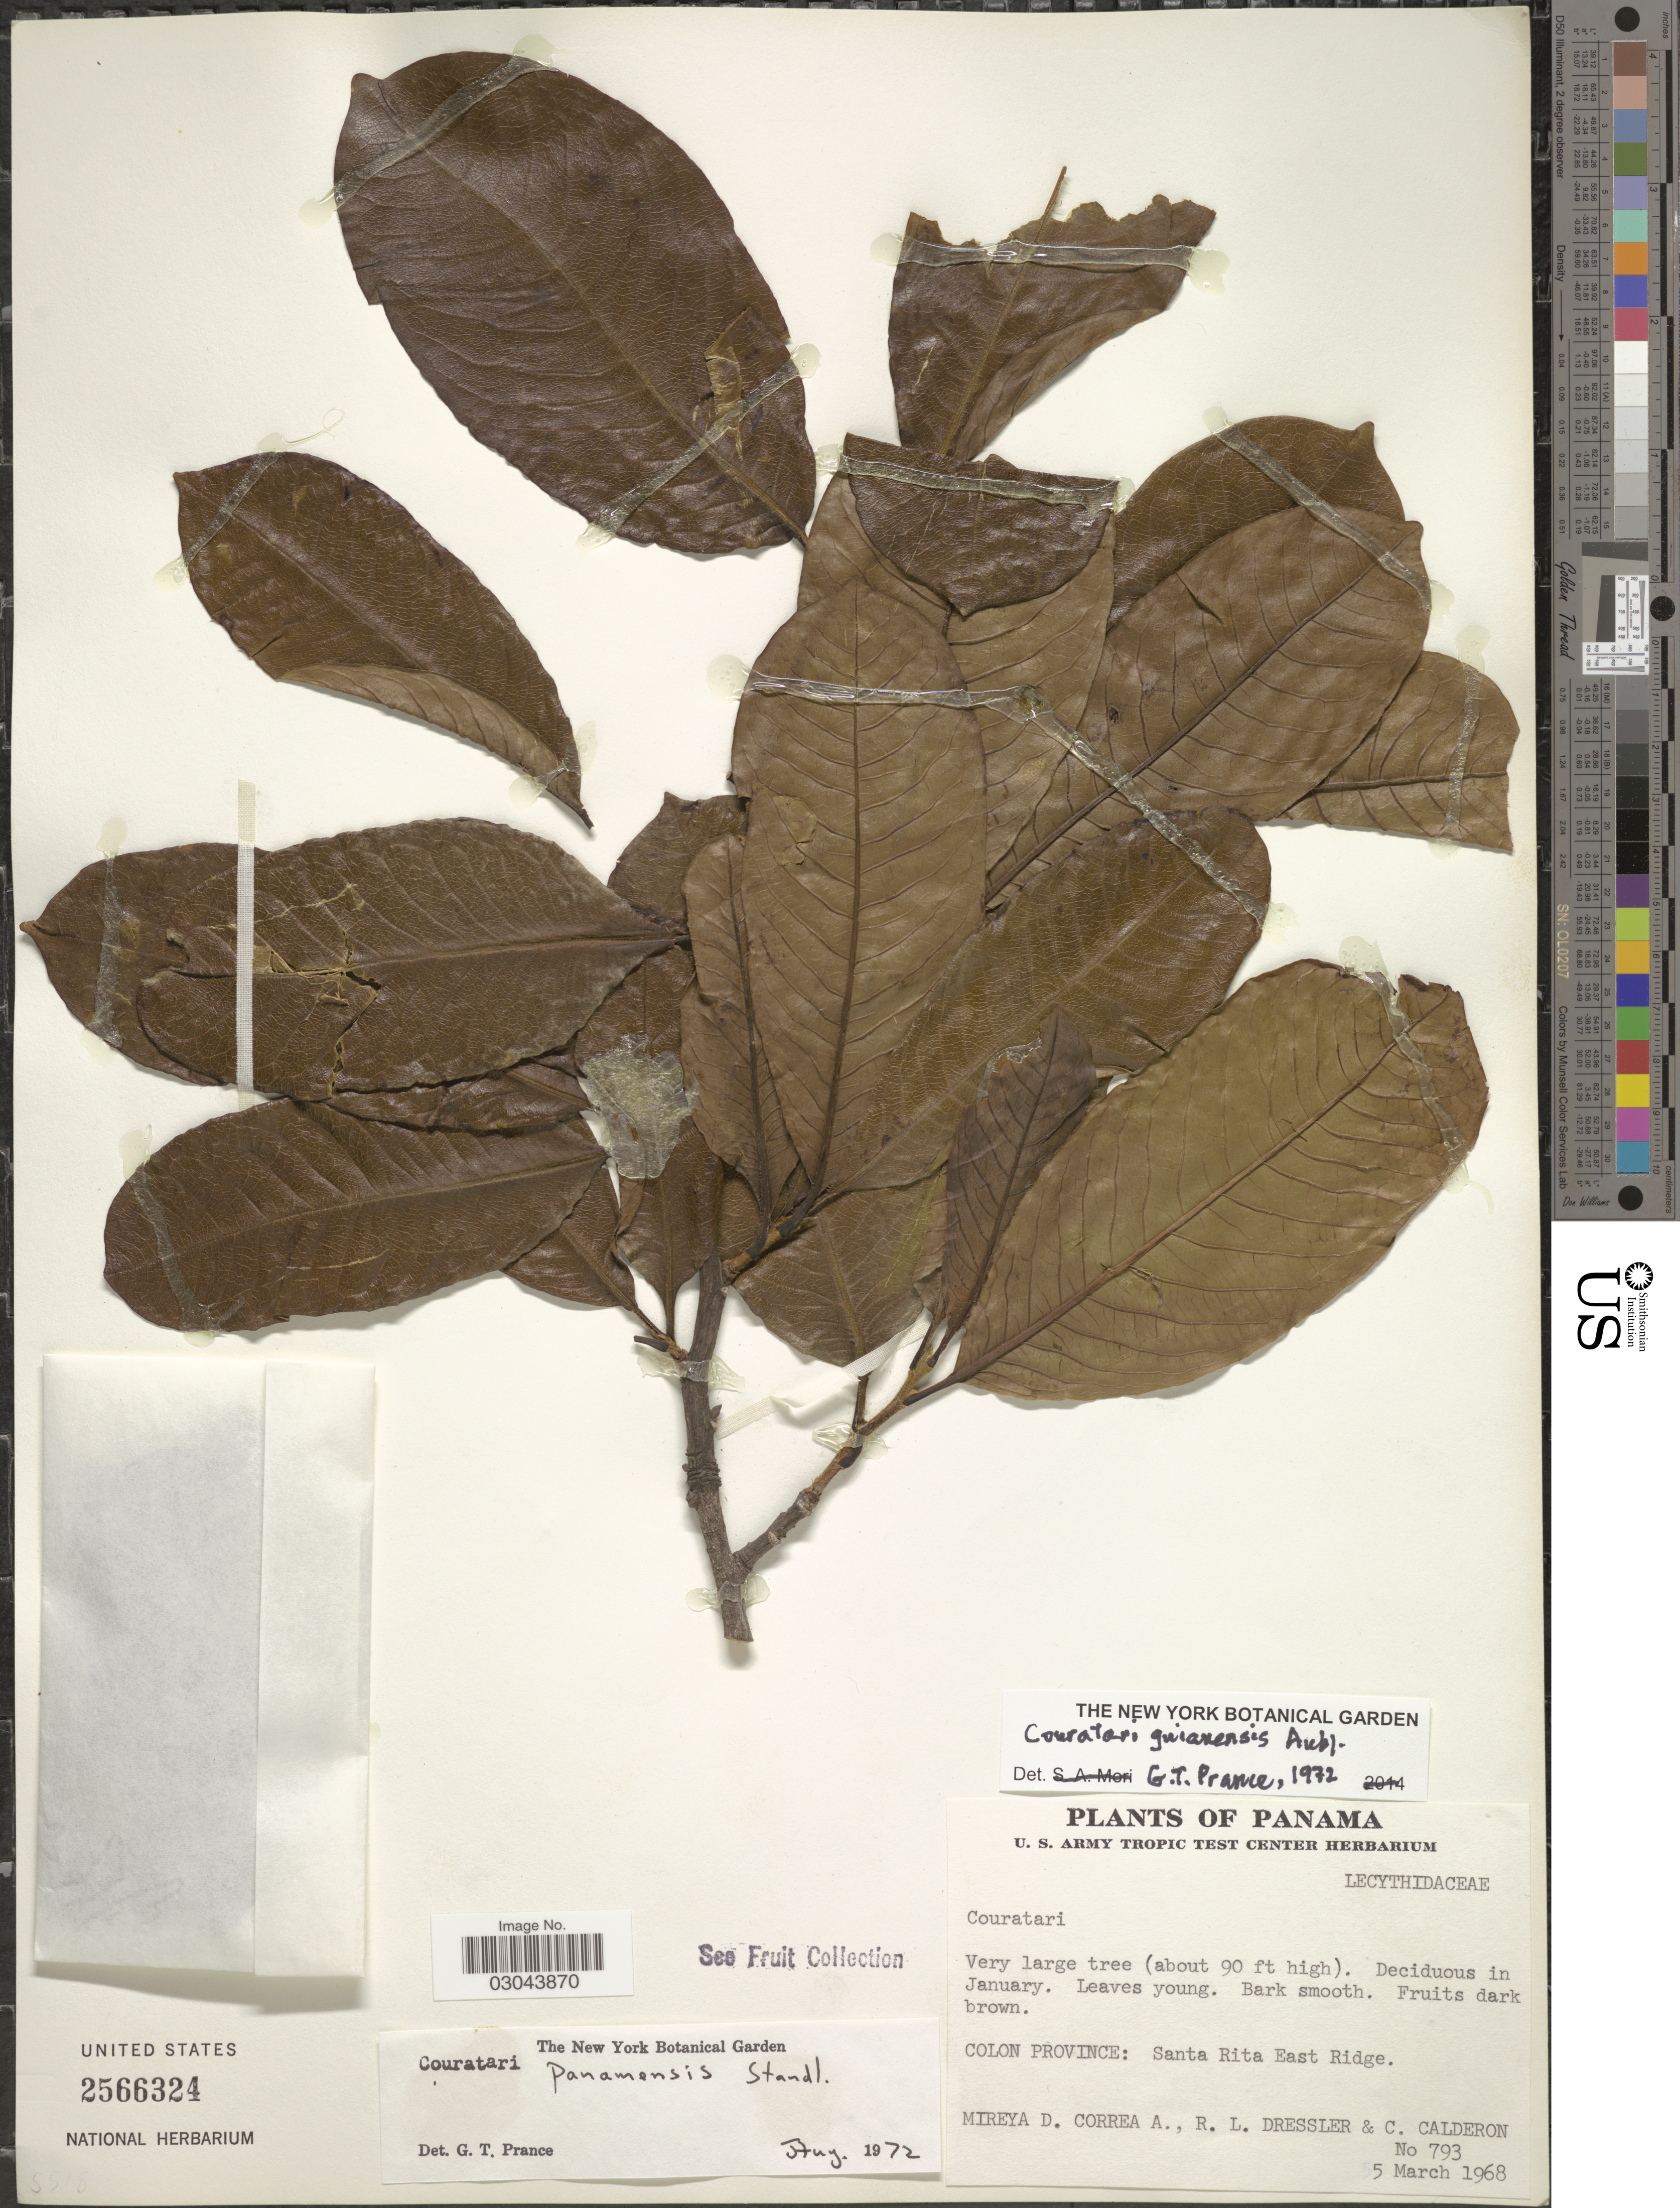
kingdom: Plantae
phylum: Tracheophyta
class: Magnoliopsida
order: Ericales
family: Lecythidaceae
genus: Couratari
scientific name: Couratari guianensis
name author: Aubl.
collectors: M. D. Corrêa-A., R. Dressler & C. Calderon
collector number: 793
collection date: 1968-03-05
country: Panama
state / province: Colón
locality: Santa Rita East Ridge.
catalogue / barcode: US 2566324